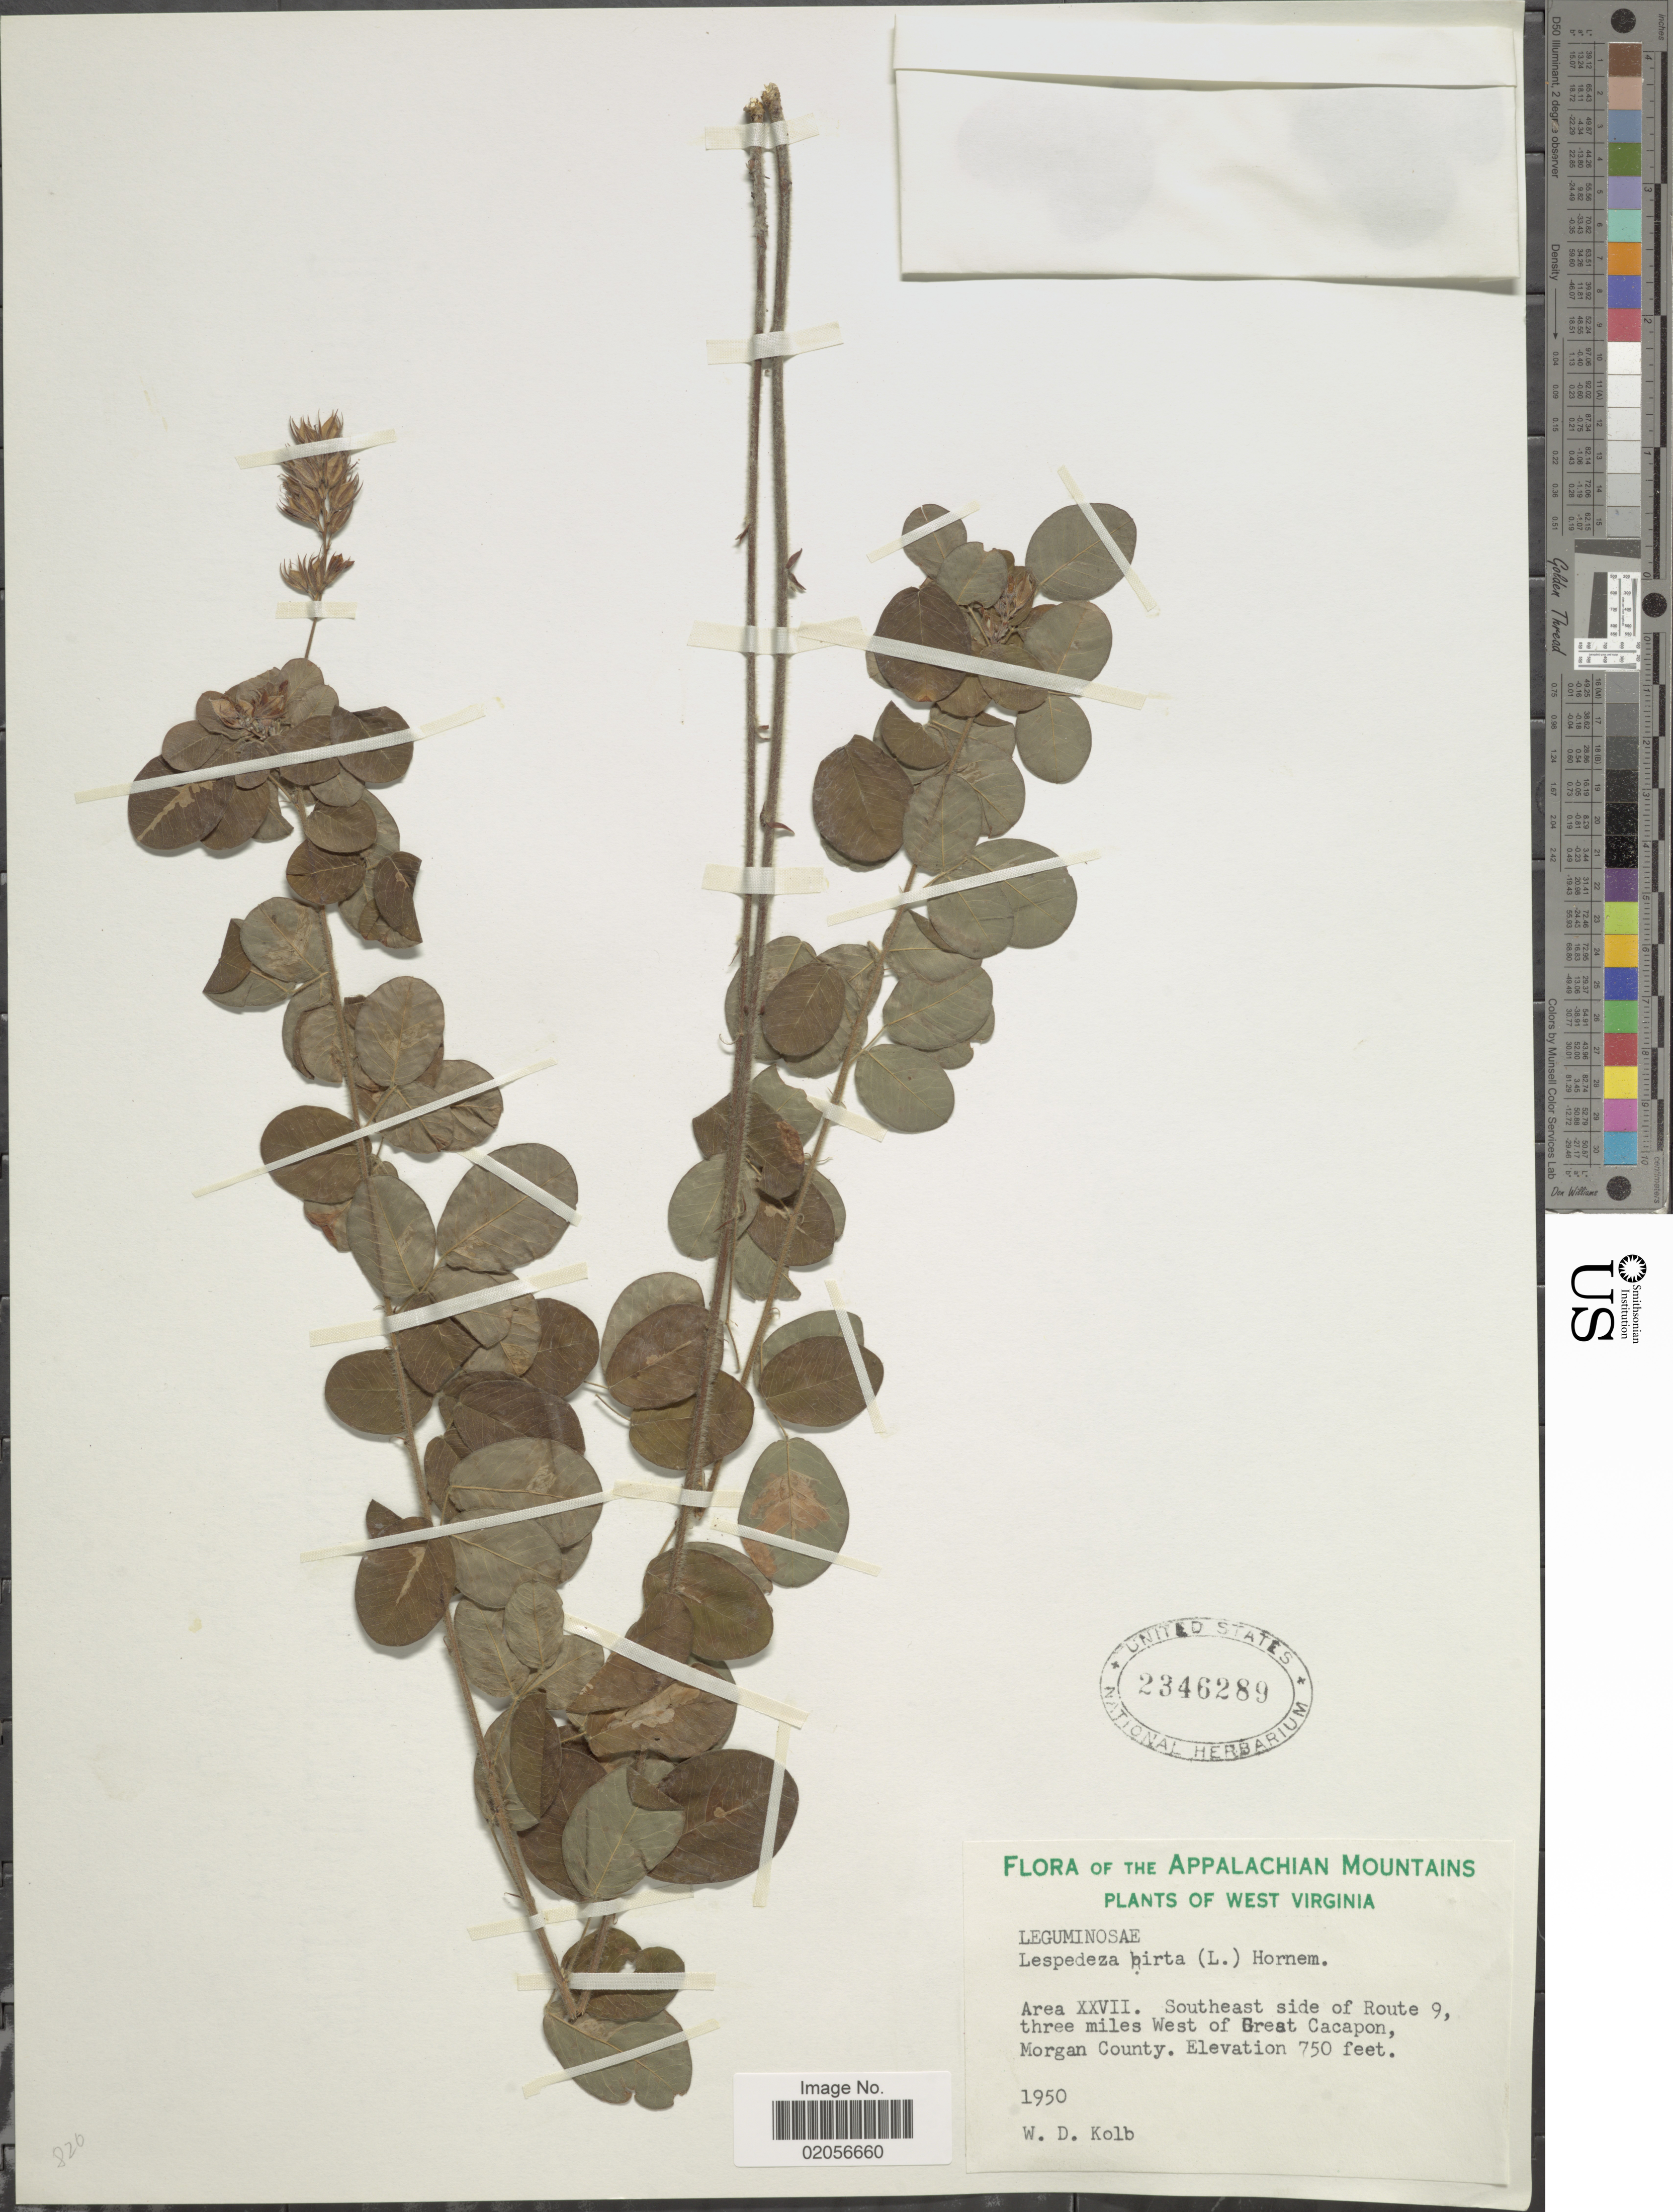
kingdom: Plantae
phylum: Tracheophyta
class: Magnoliopsida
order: Fabales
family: Fabaceae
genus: Lespedeza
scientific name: Lespedeza hirta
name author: (L.) Hornem.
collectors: W. Kolb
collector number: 1950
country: United States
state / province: West Virginia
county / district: Morgan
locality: The Appalachian Mountains, Area XXVII. Southeast side of Route 9, three miles West of Great Cacapon, Morgan County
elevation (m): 229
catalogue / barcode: US 2346289